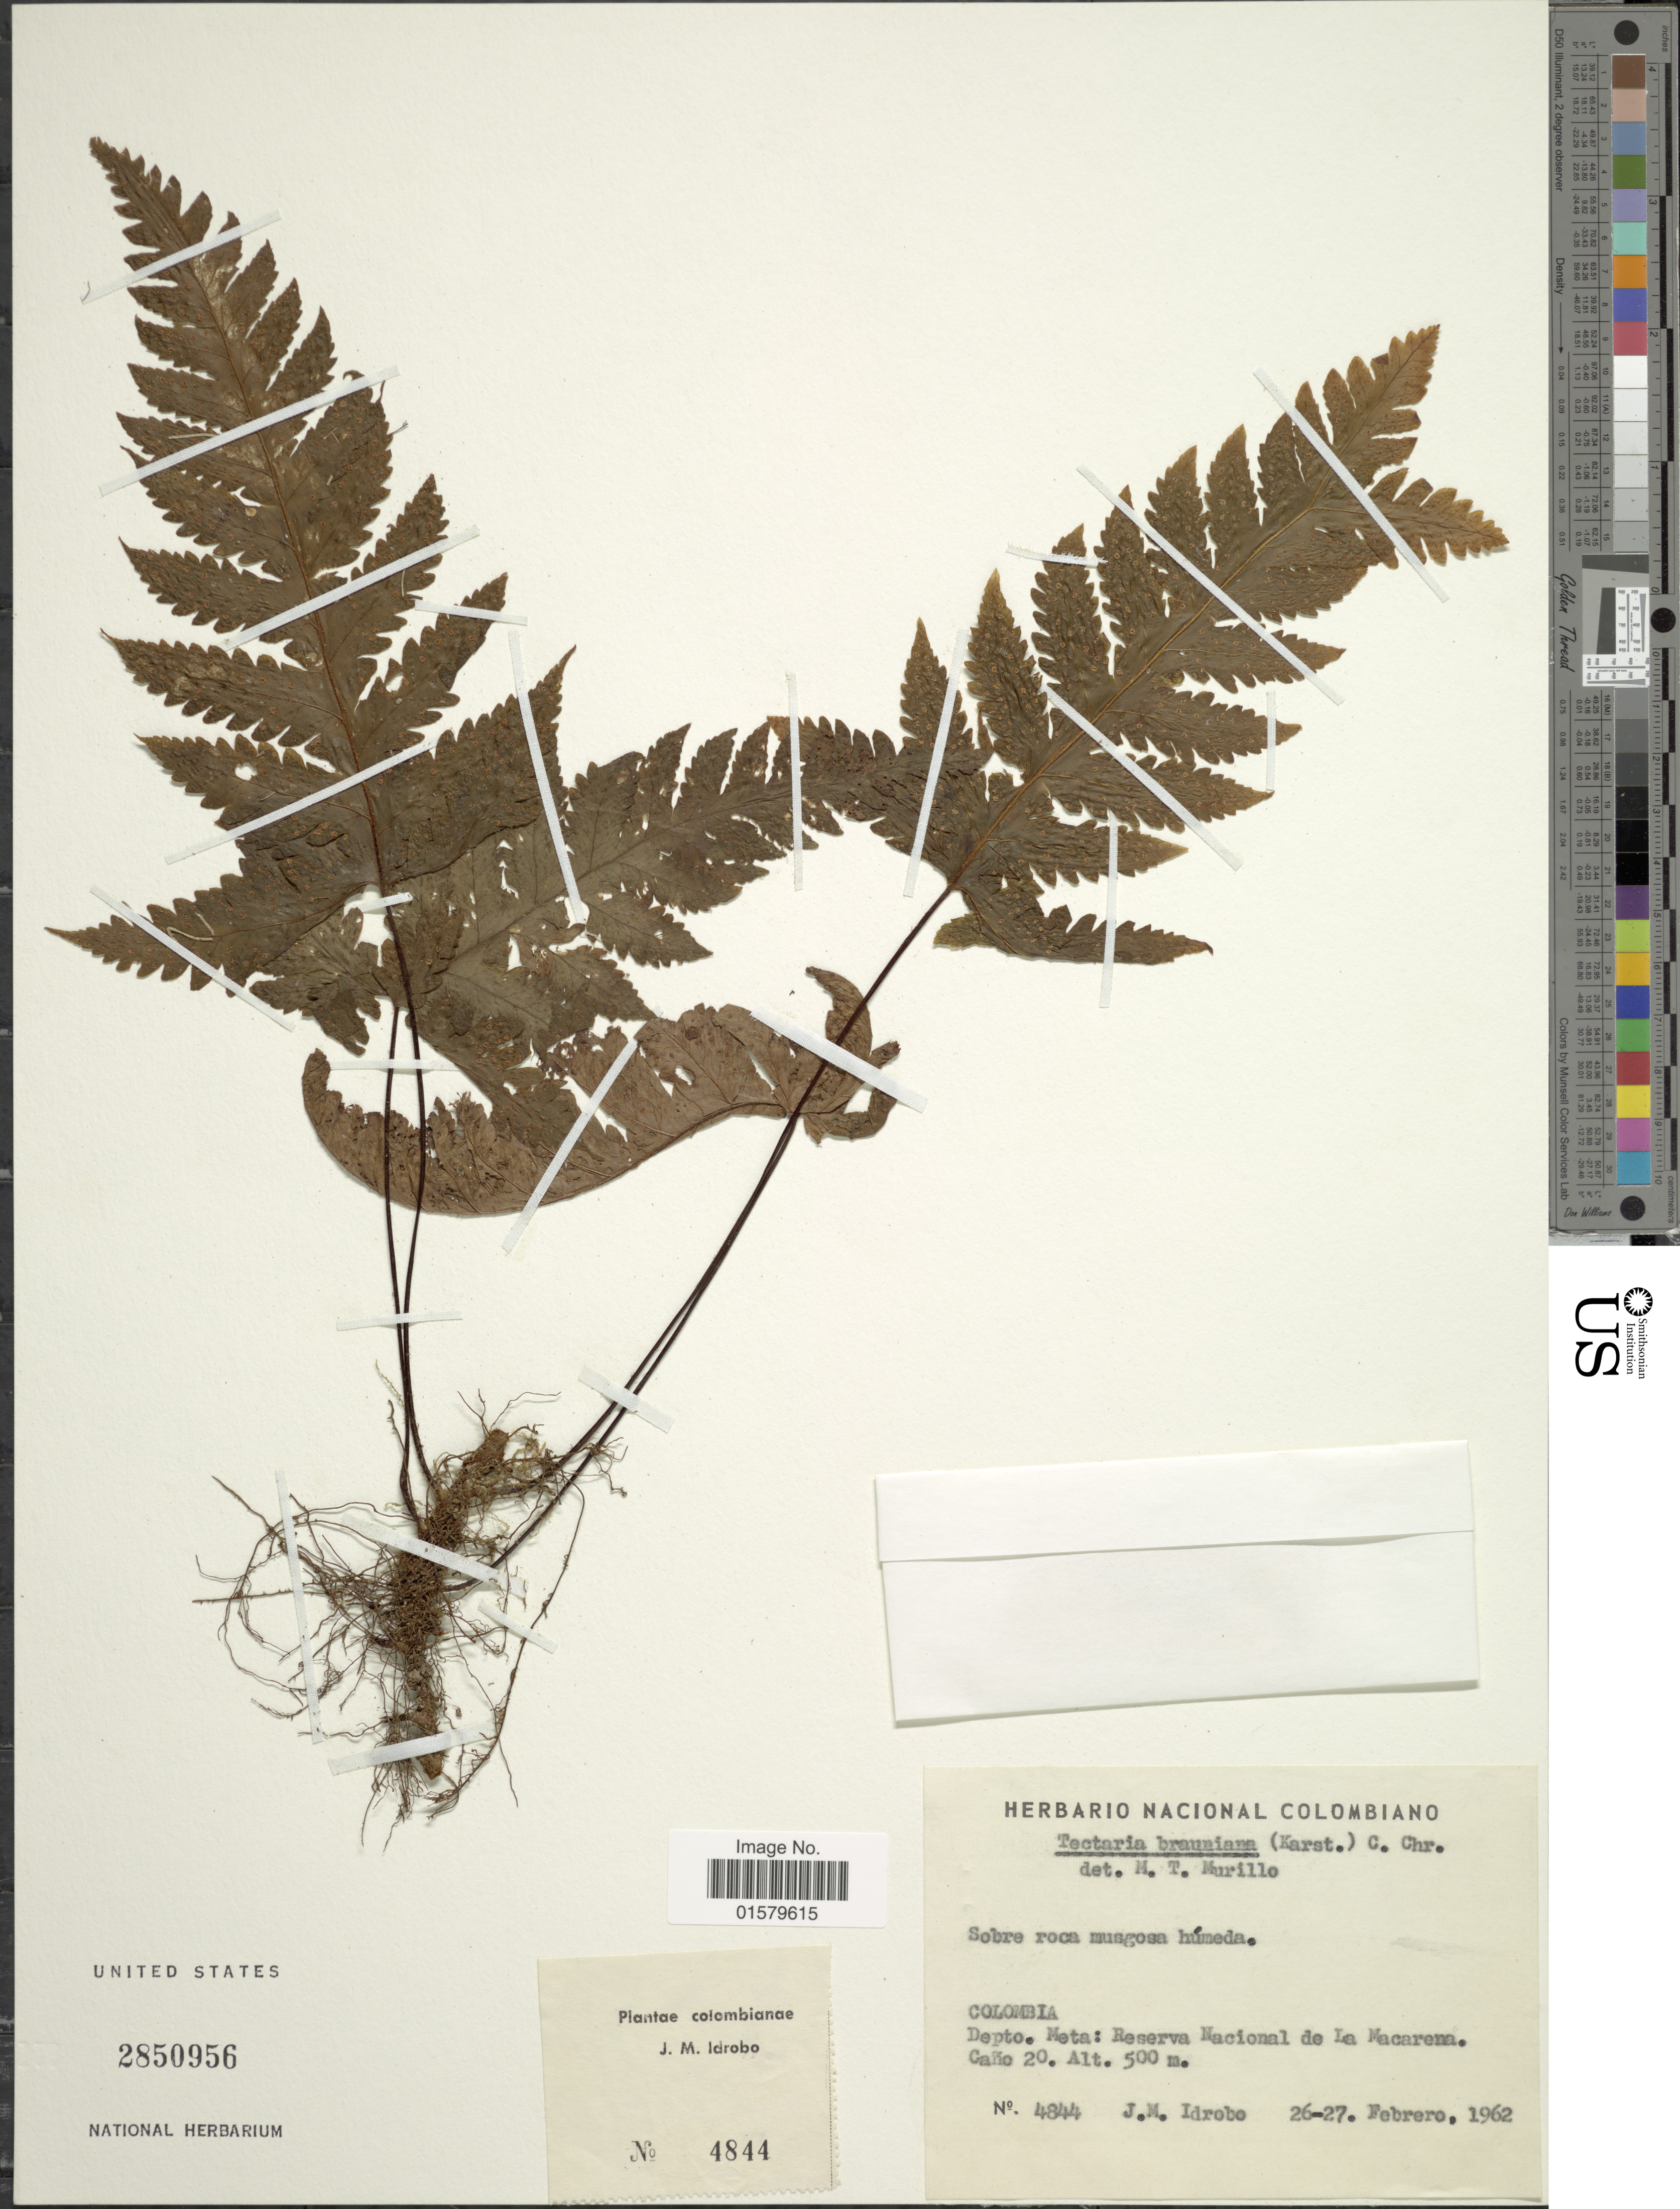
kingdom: Plantae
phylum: Tracheophyta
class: Polypodiopsida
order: Polypodiales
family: Tectariaceae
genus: Tectaria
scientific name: Tectaria brauniana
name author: (H. Karst.) C. Chr.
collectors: J. M. Idrobo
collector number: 4844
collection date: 1962-02-26/1962-02-27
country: Colombia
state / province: Meta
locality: Reserva Nacional de La Macarena. Cano 20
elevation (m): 500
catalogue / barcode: US 2850956